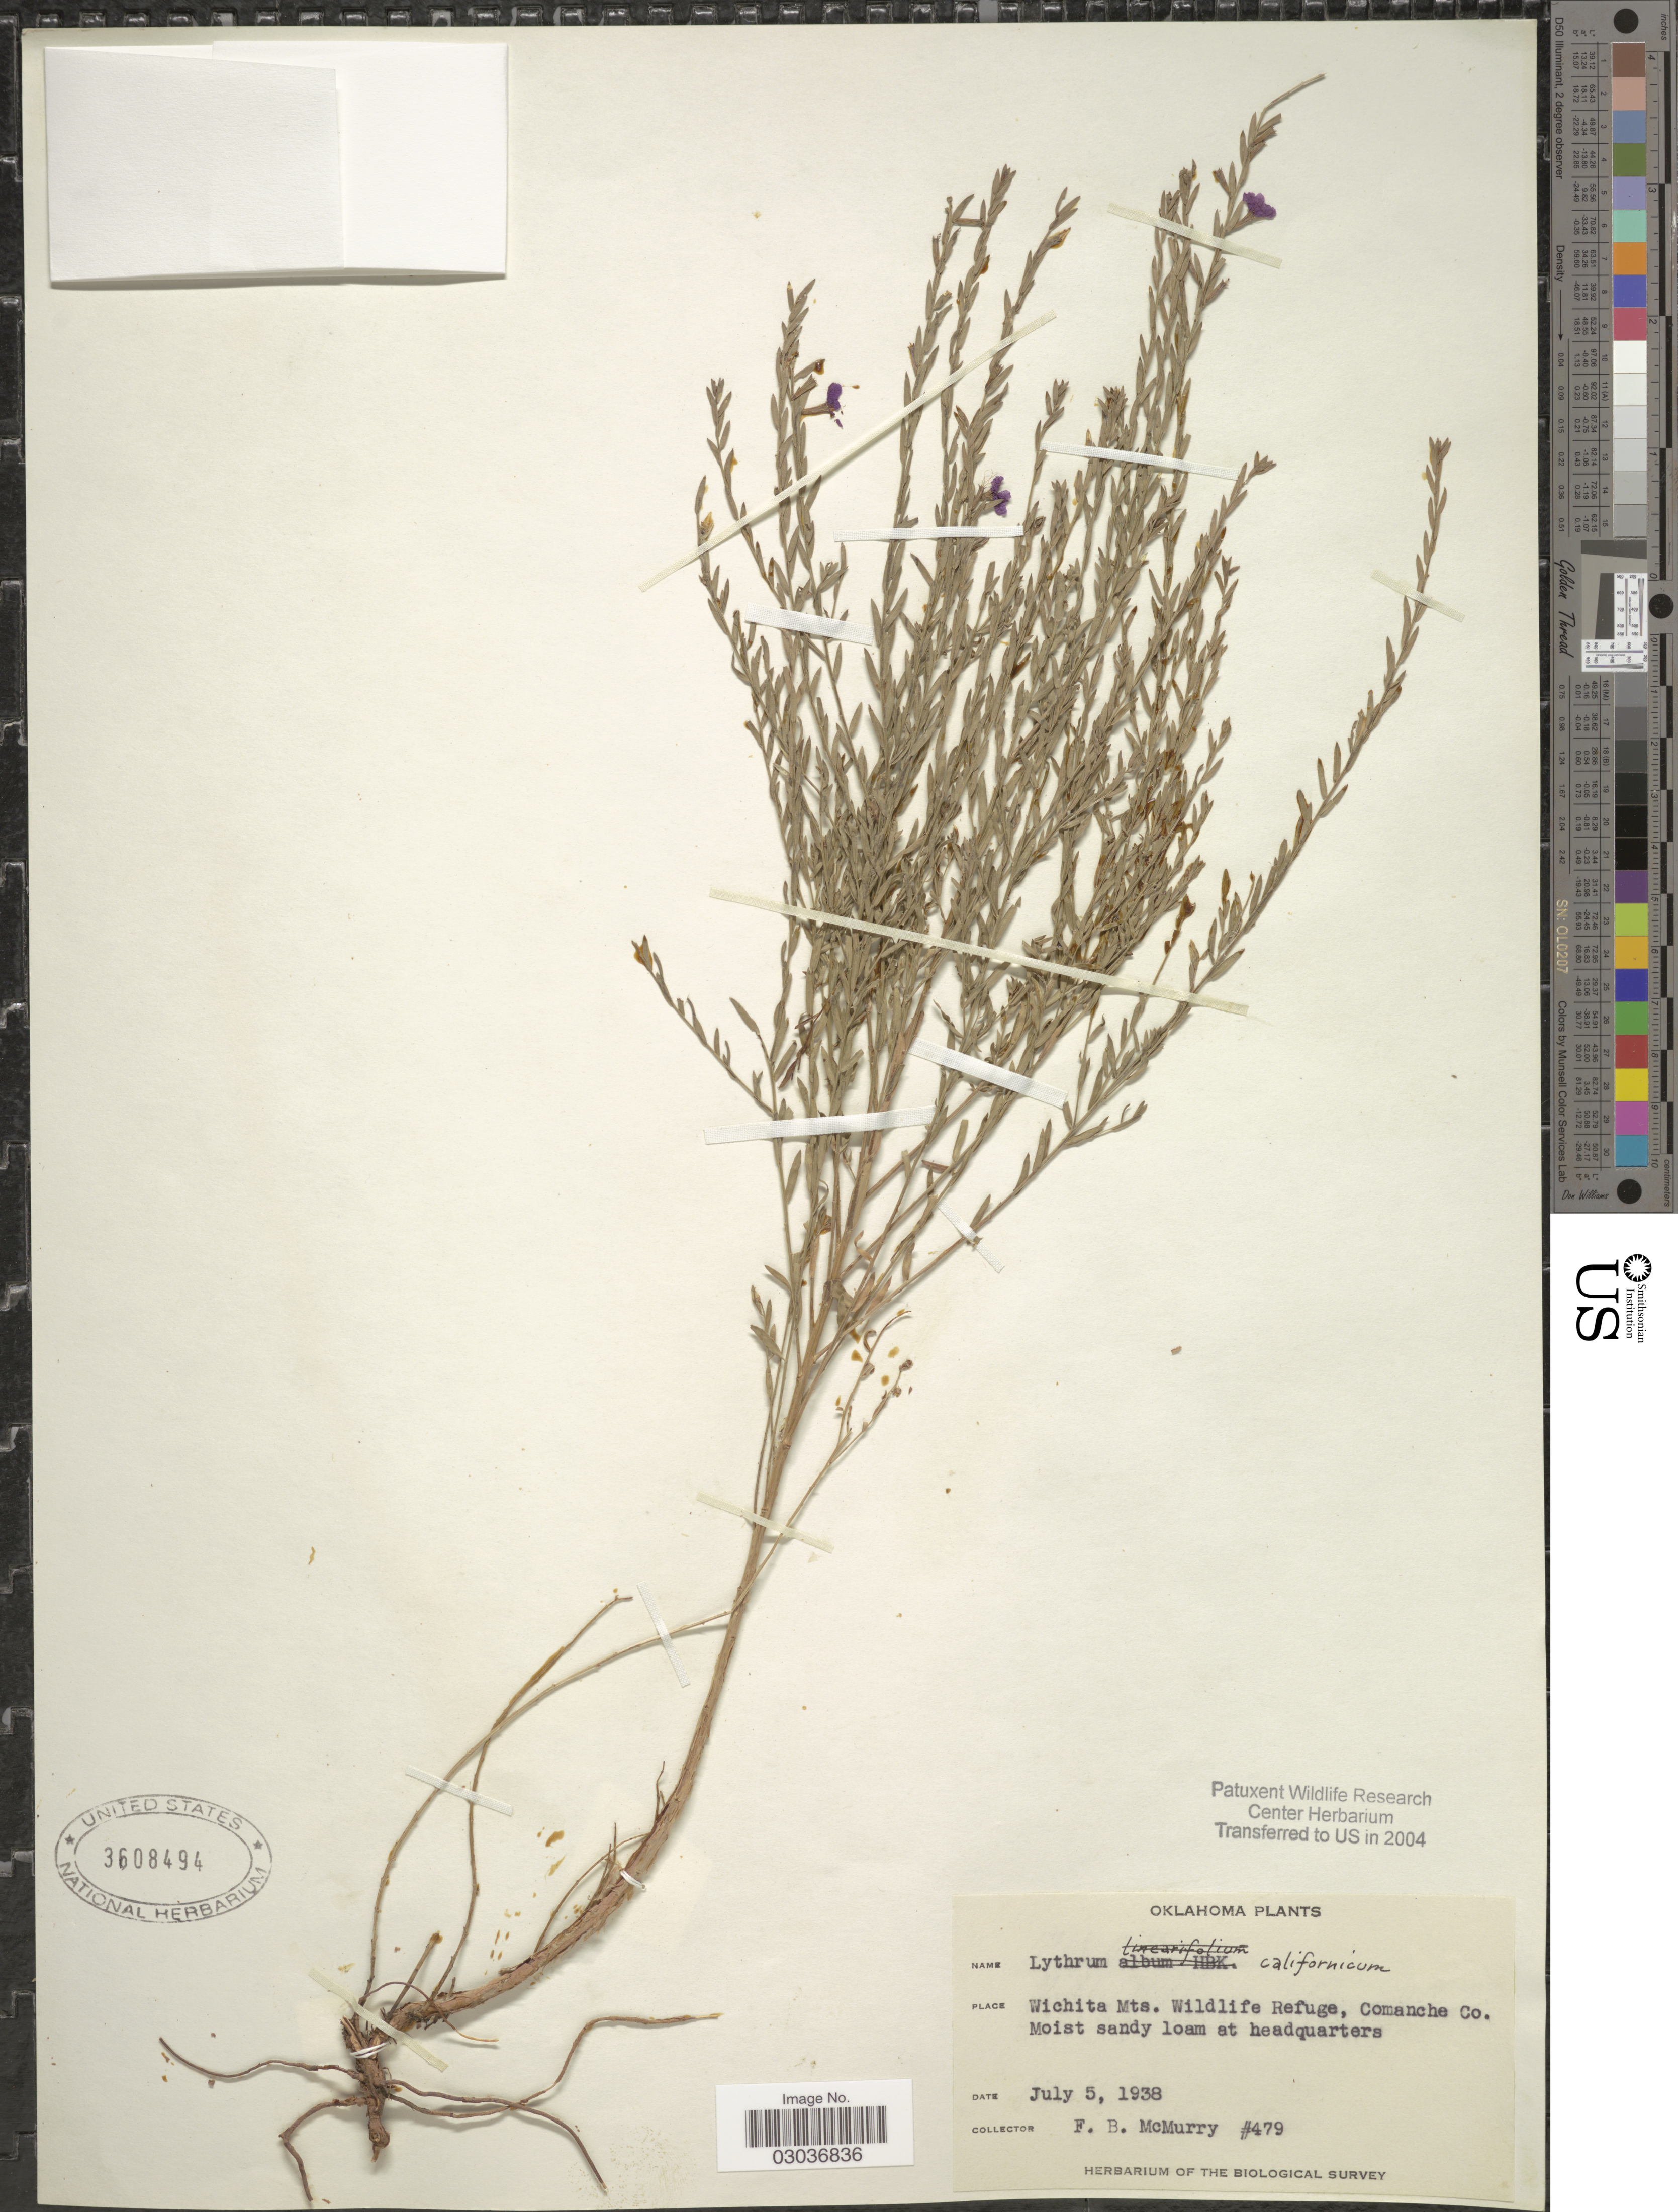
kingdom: Plantae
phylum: Tracheophyta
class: Magnoliopsida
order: Myrtales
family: Lythraceae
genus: Lythrum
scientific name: Lythrum californicum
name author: Torr. & A. Gray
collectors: F. B. McMurry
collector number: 479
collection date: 1938-07-05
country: United States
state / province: Oklahoma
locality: Wichita Mts. Wildlife Refuge, Comanche Co.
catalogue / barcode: US 3608494